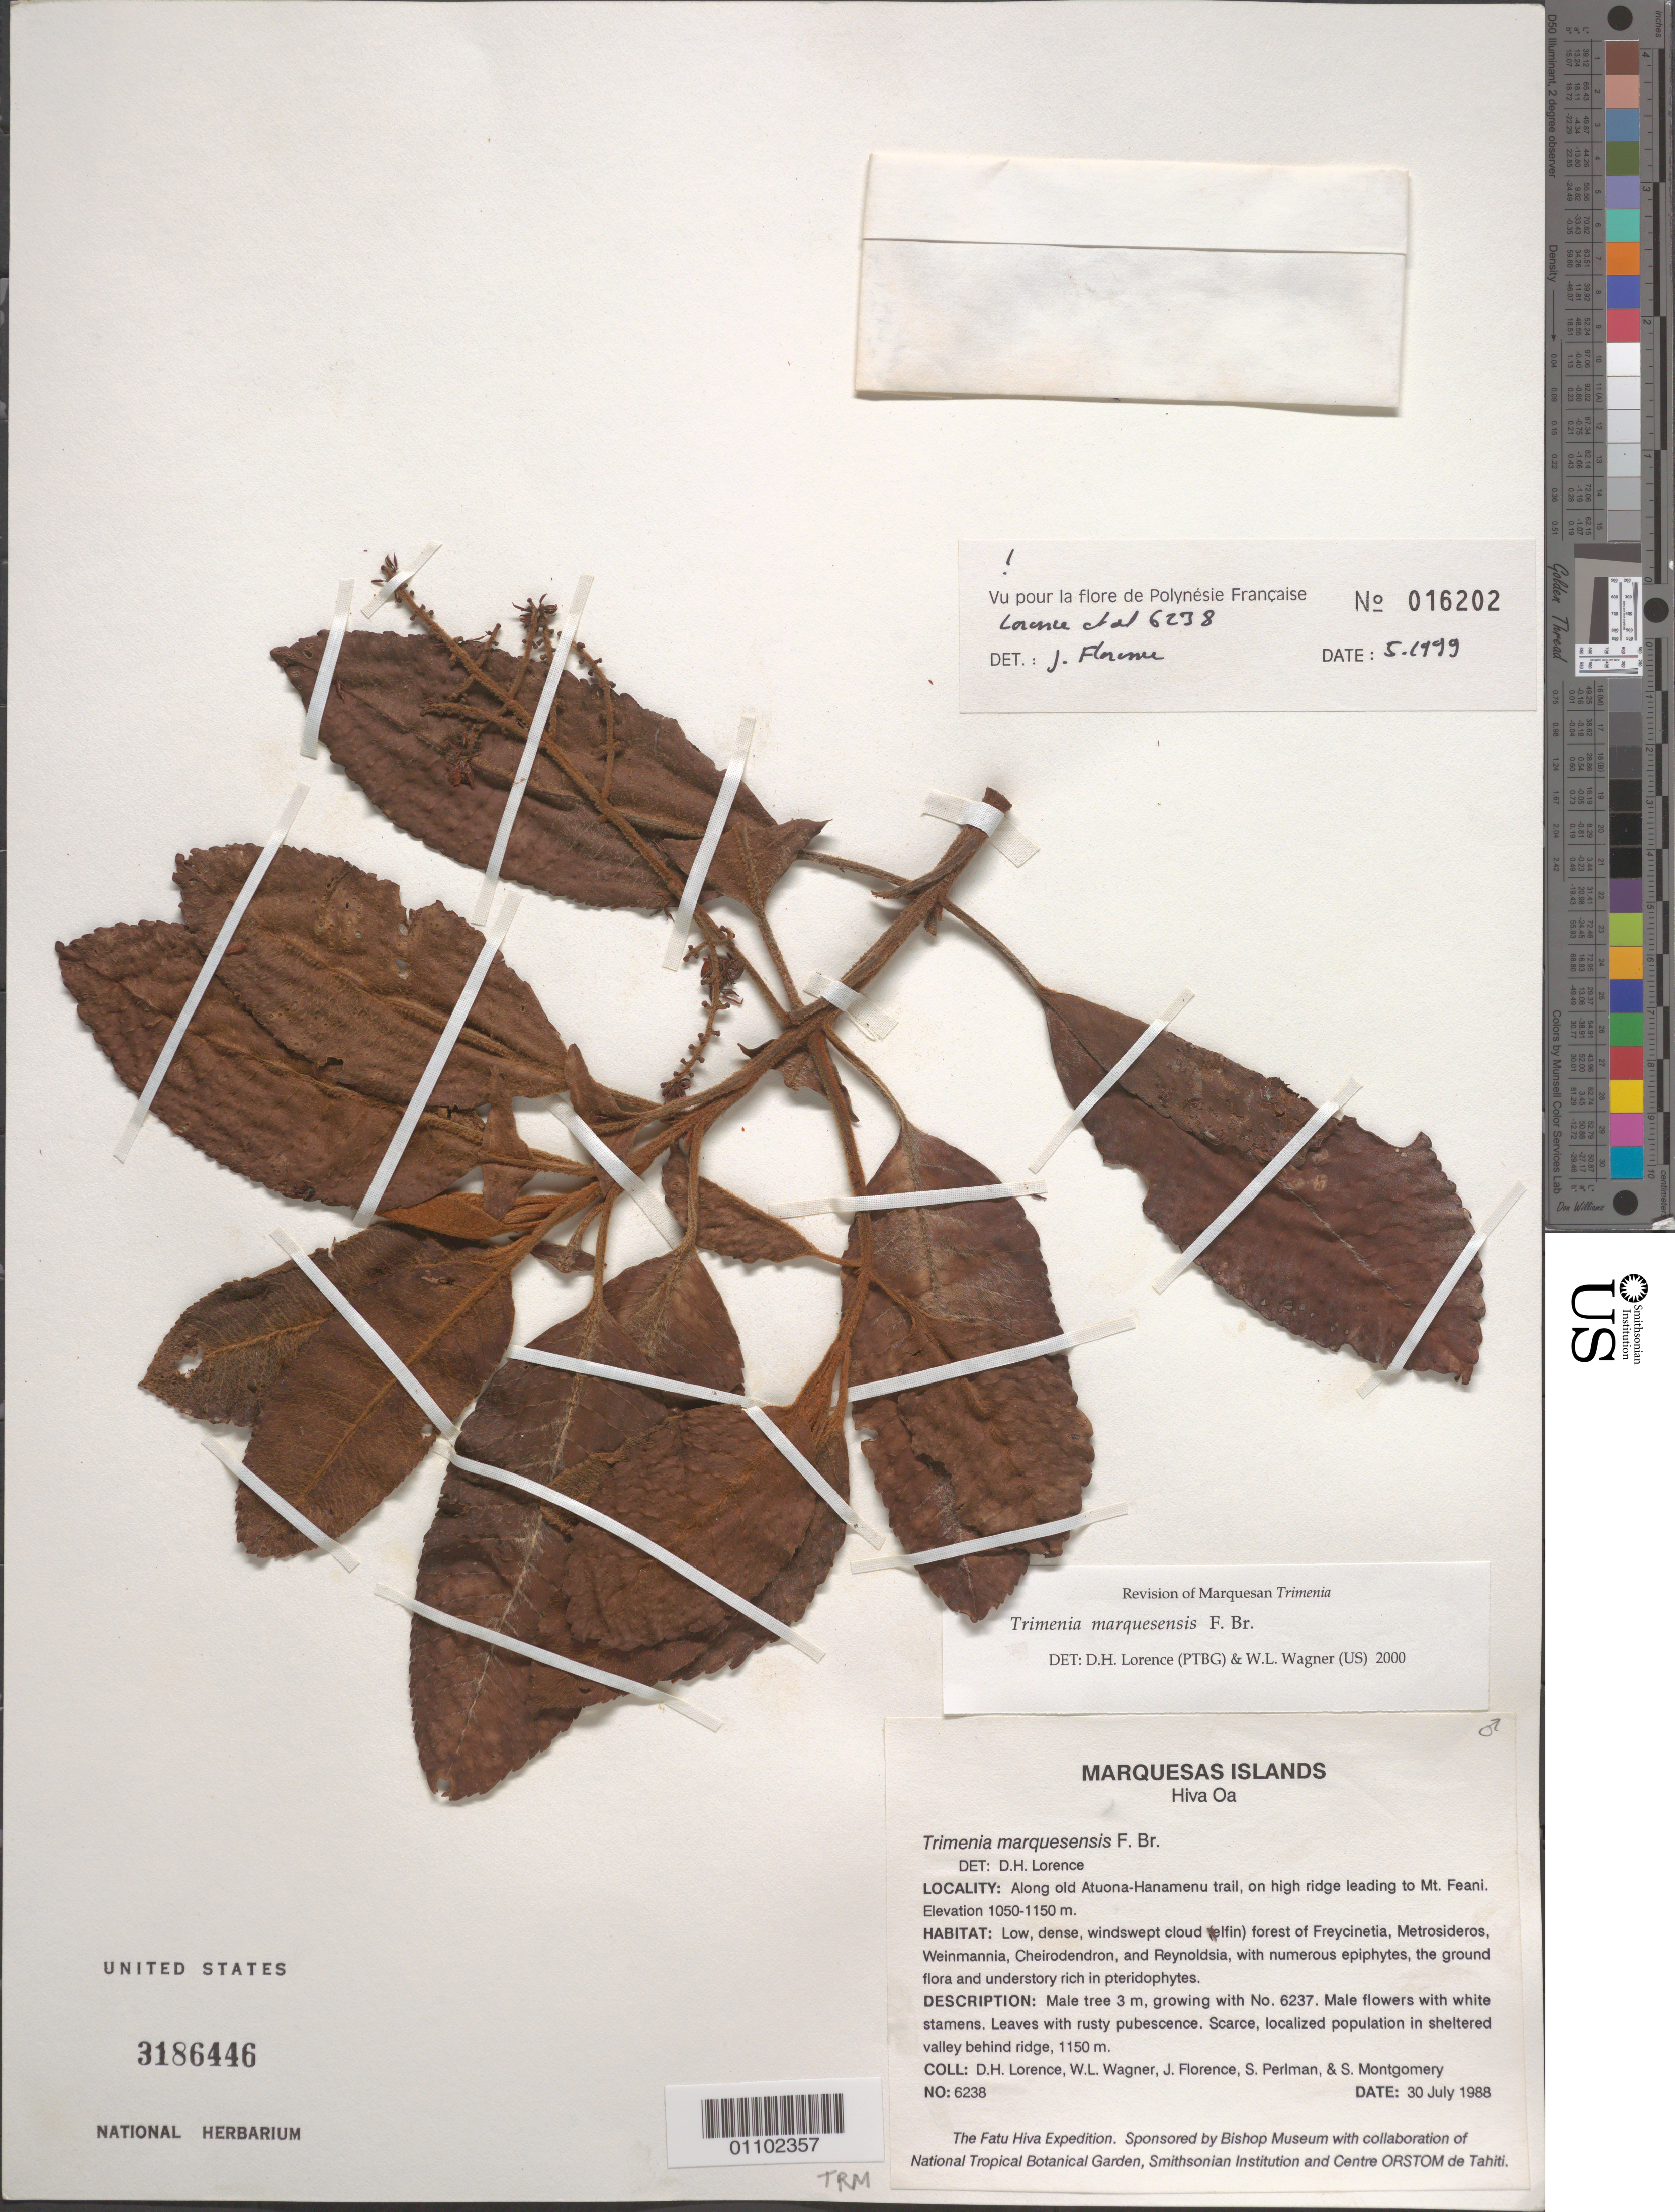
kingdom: Plantae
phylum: Tracheophyta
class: Magnoliopsida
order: Austrobaileyales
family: Trimeniaceae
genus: Trimenia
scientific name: Trimenia marquesensis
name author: F. Br.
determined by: Lorence, David H.; Wagner, W. H.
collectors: D. Lorence, W. L. Wagner, J. Florence, S. P. Perlman & S. Montgomery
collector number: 6238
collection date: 1988-07-30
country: French Polynesia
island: Hiva Oa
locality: Along old Atuona-Hanamenu Trail, on high ridge leading to Mt. Feani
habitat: Low, dense, windswept cloud (elfin) forest. Scarce, localized population in sheltered valley behind ridge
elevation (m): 1050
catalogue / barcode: US 3186446